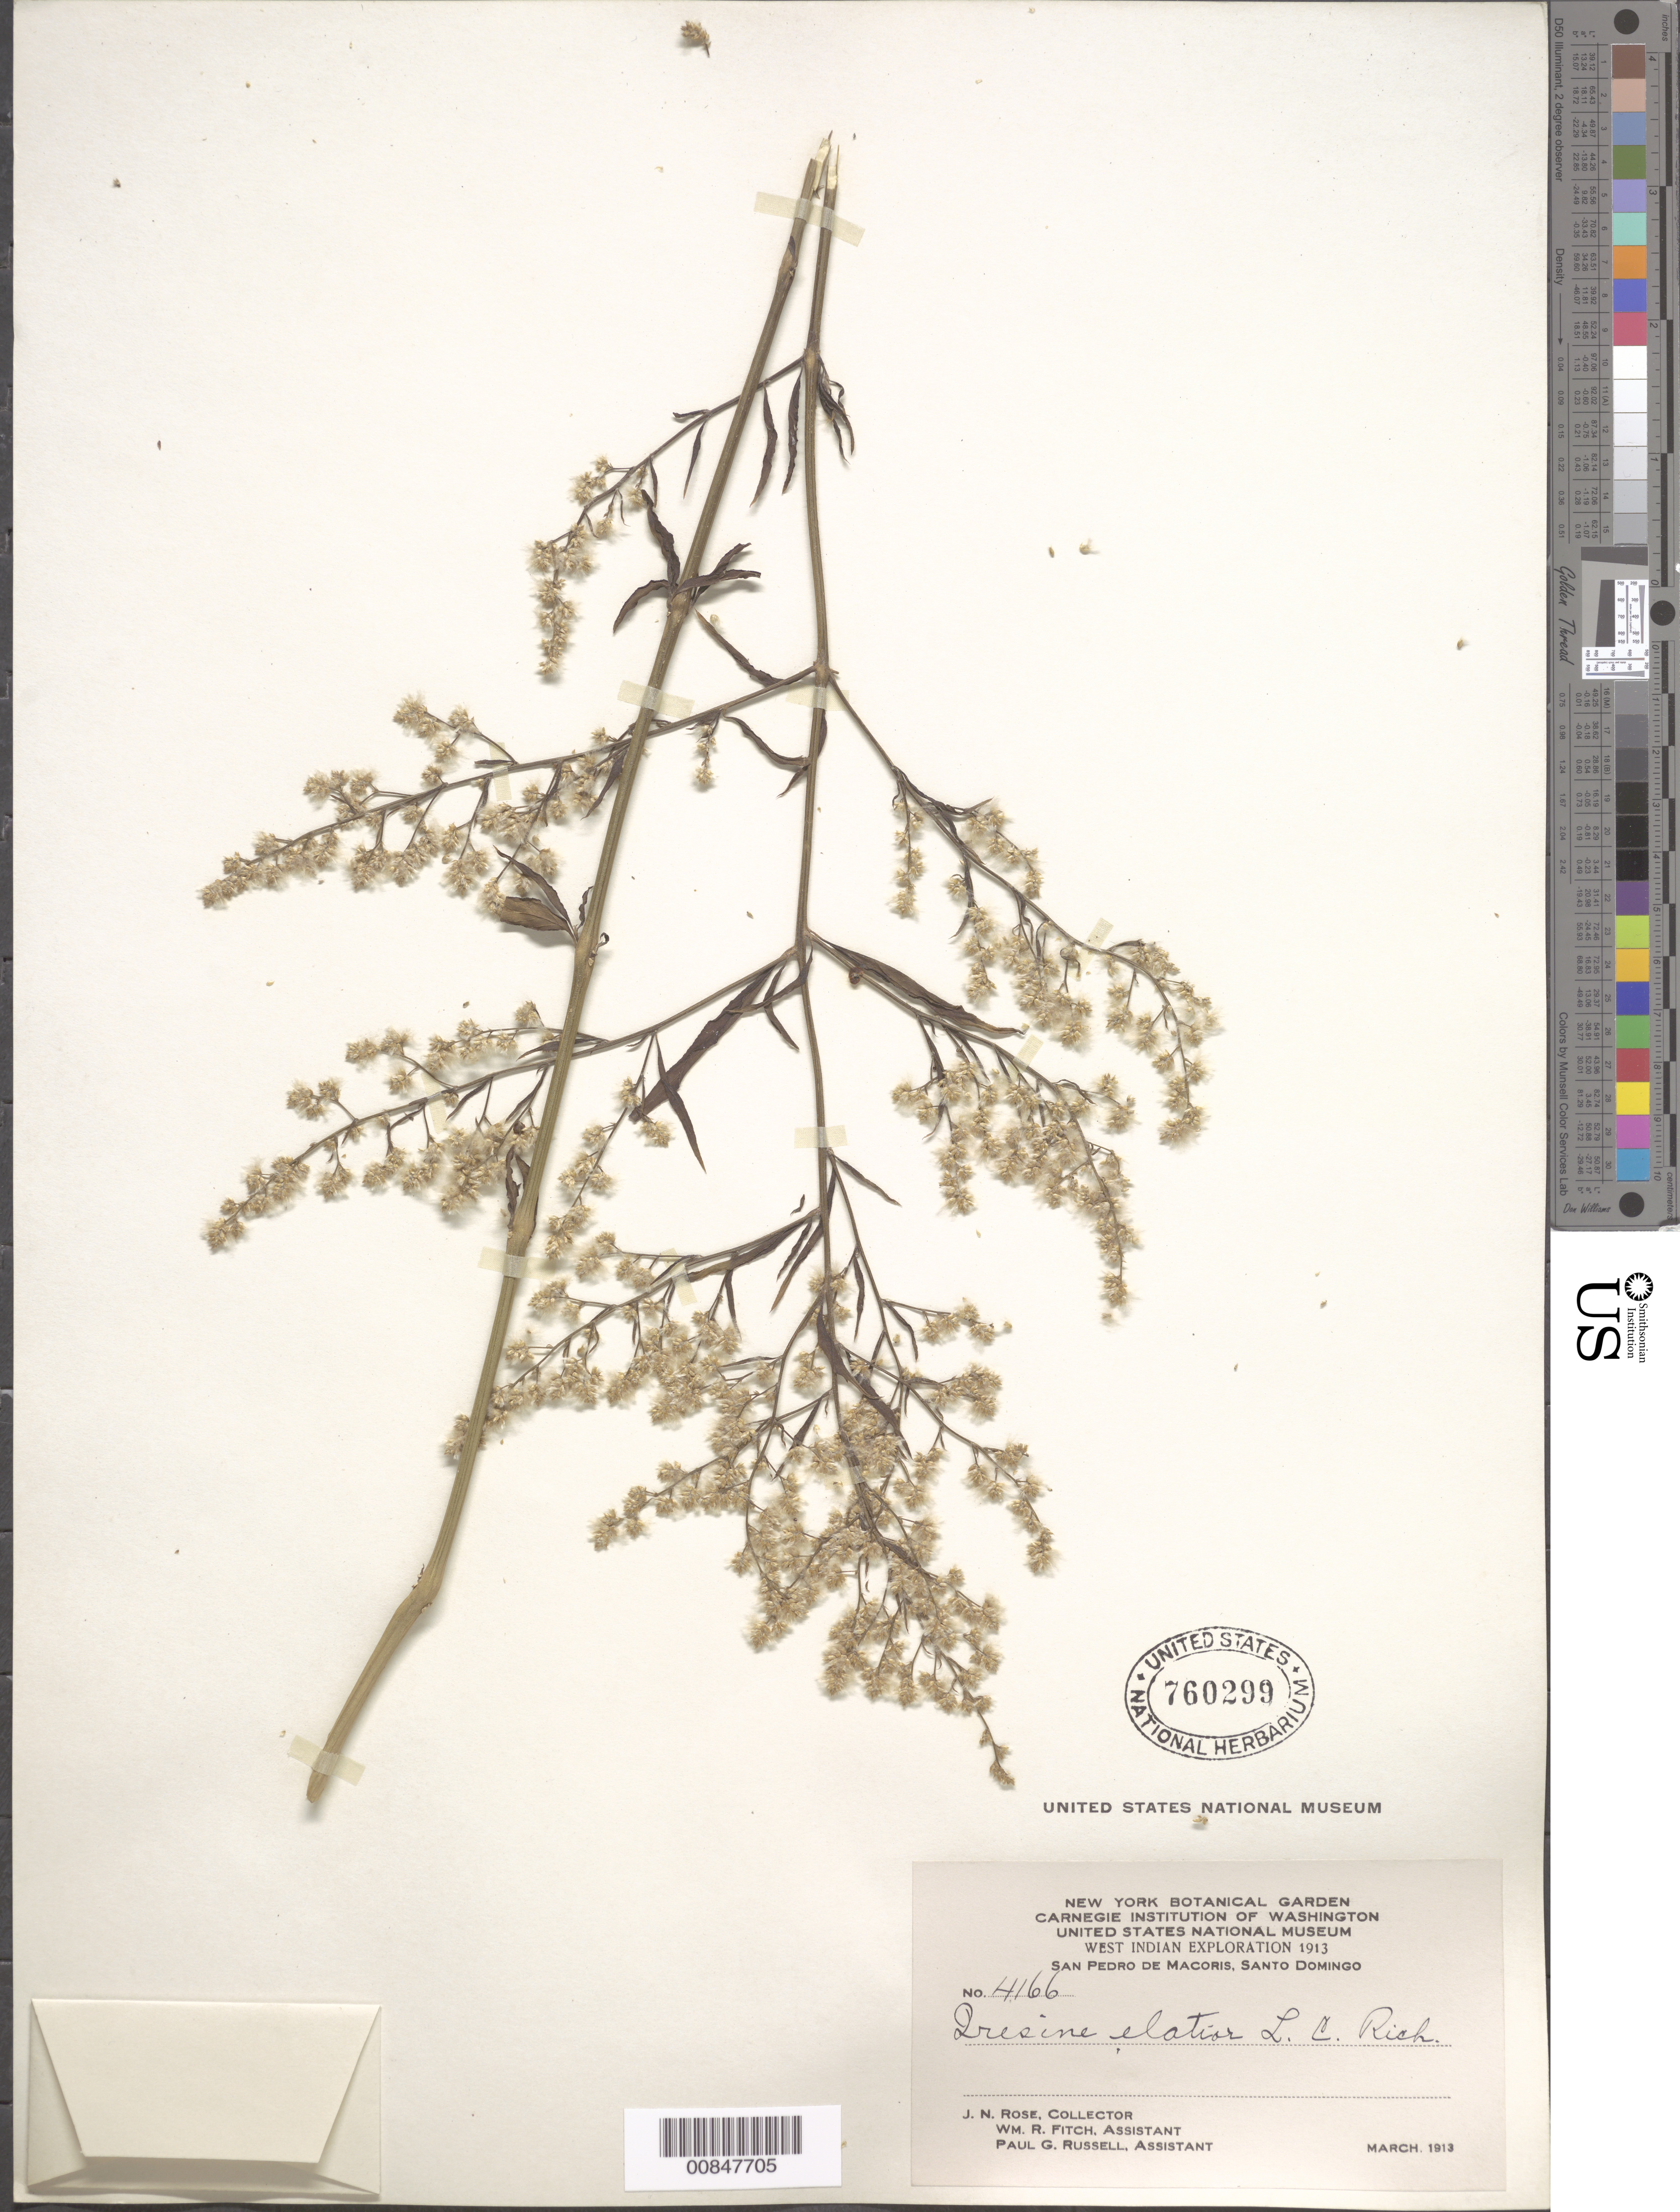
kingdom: Plantae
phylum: Tracheophyta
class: Magnoliopsida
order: Caryophyllales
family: Amaranthaceae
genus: Iresine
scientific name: Iresine angustifolia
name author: Euphrasén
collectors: J. N. Rose, W. R. Fitch & P. G. Russell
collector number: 4166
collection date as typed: Mar 1913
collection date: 1913-03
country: Dominican Republic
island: Hispaniola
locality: San Pedro de Macoris, Santo Domingo.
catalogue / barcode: US 760299